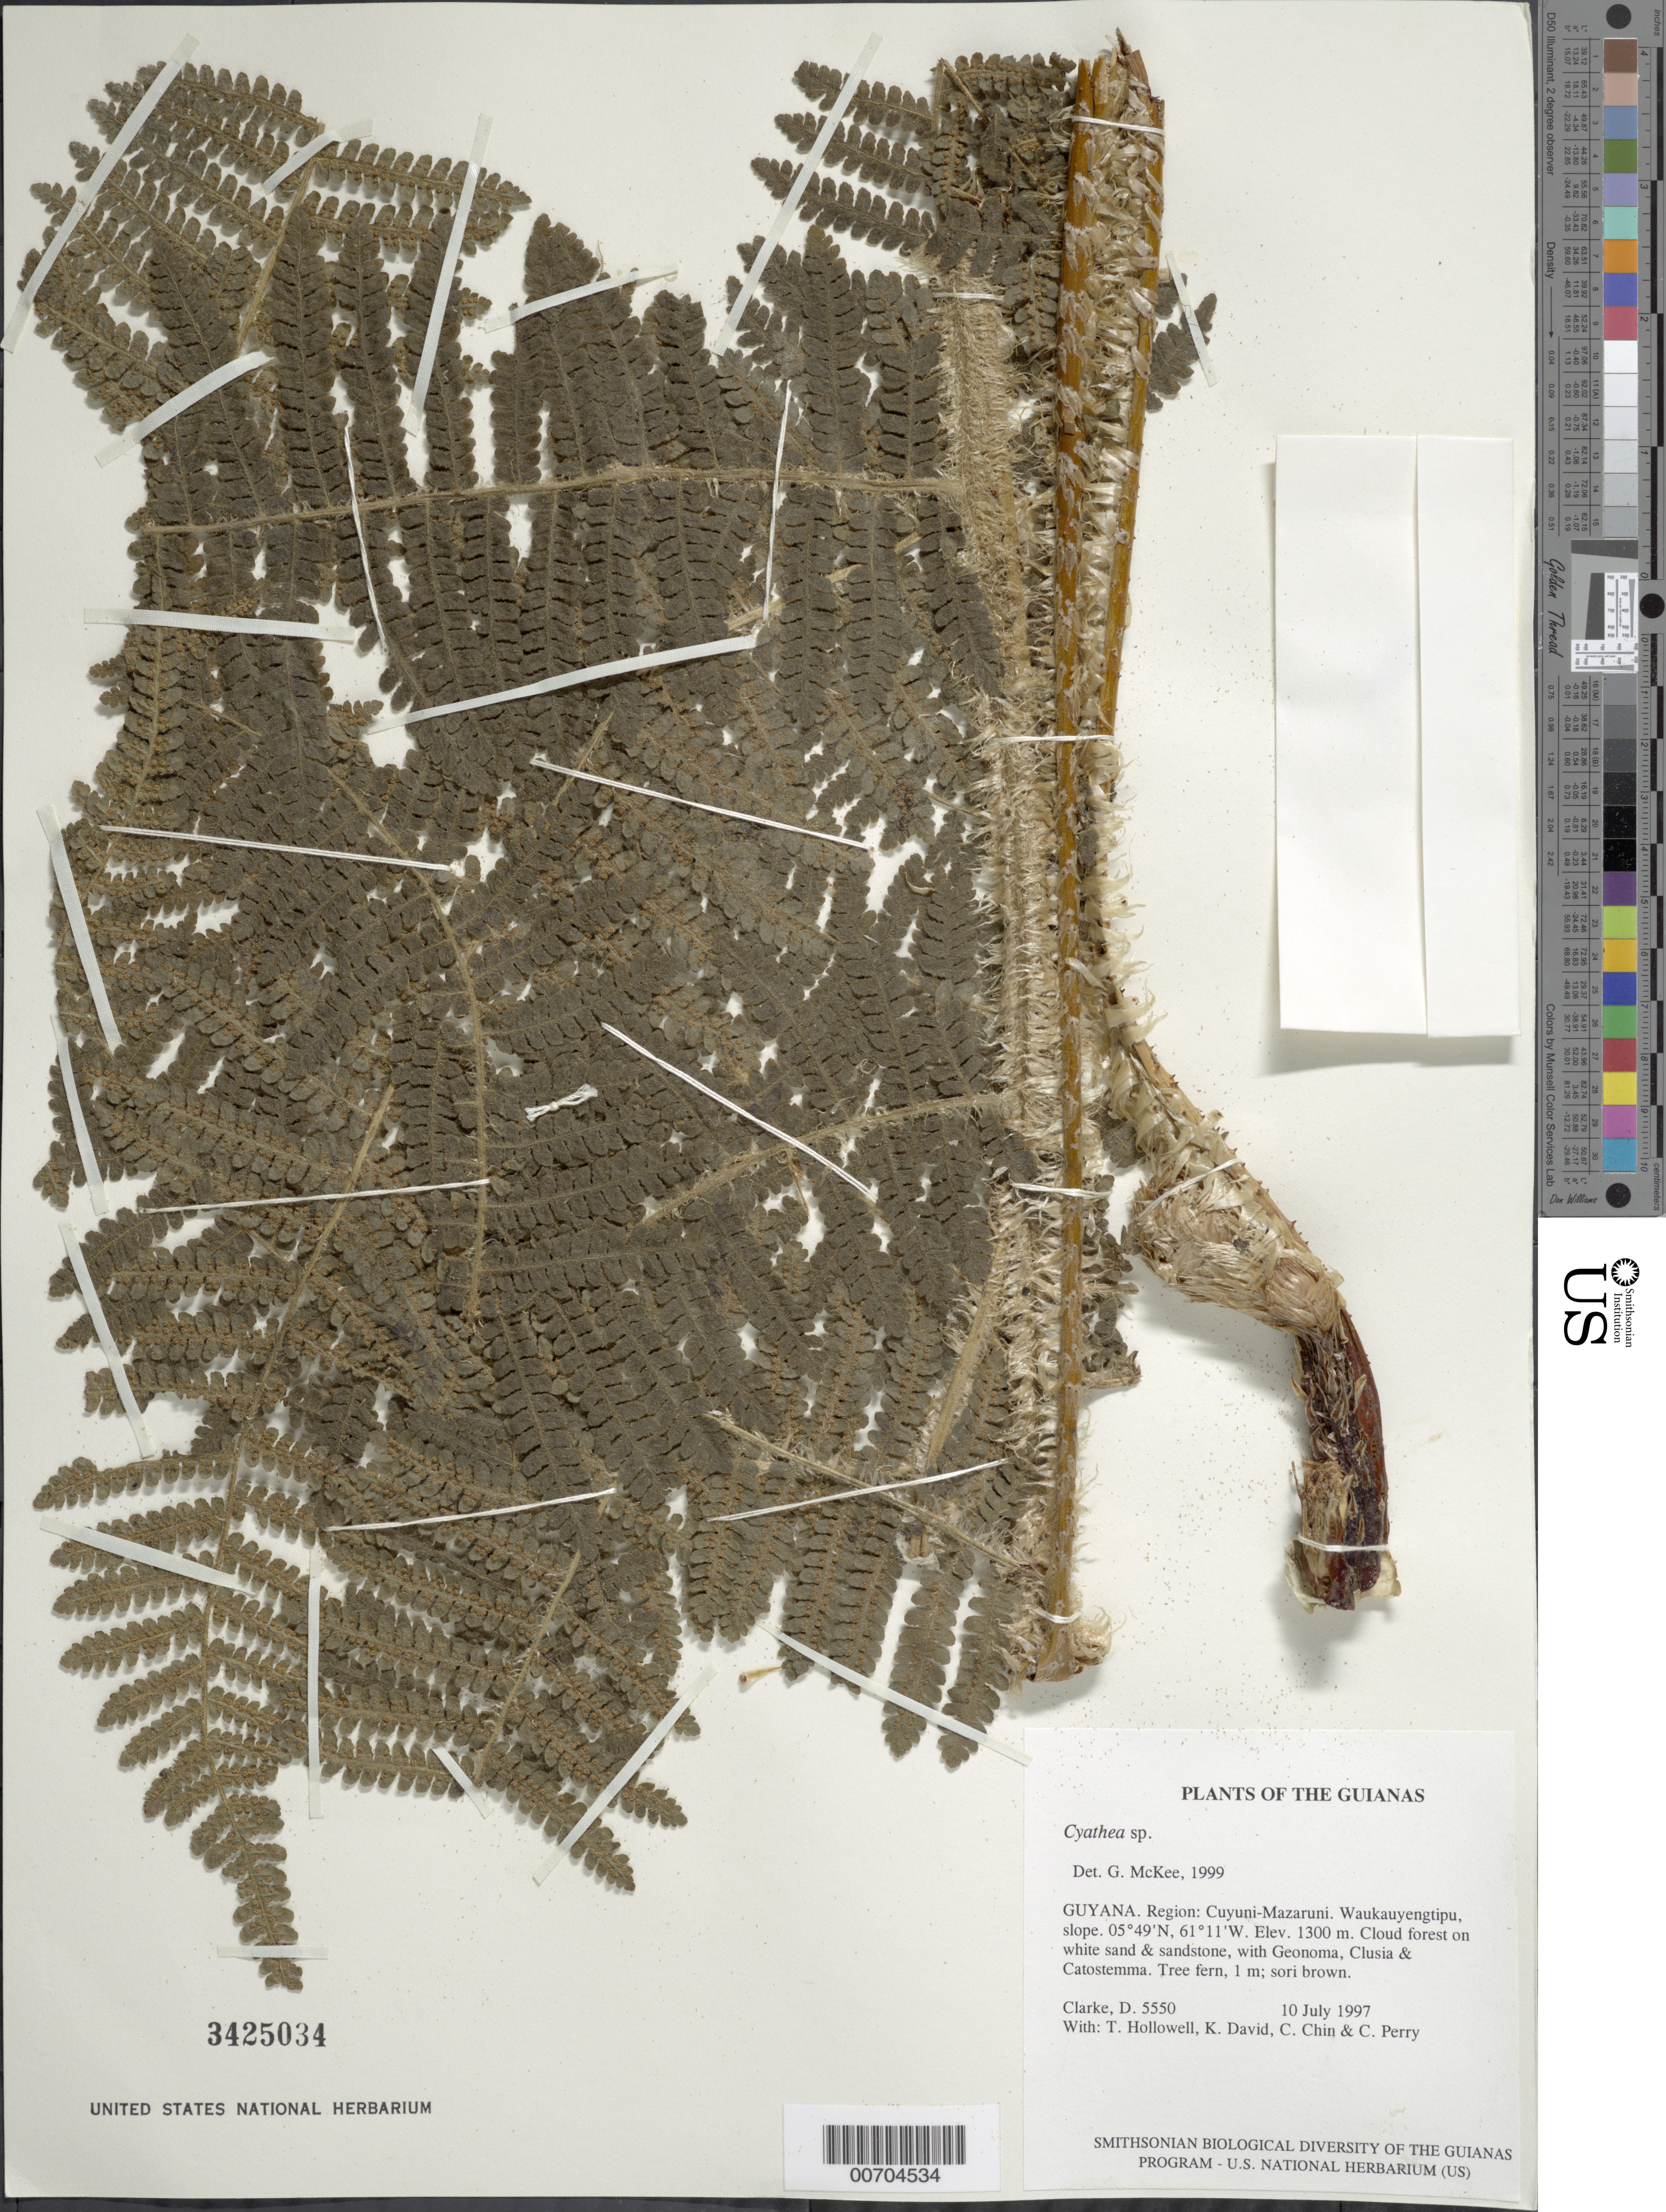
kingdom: Plantae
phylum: Tracheophyta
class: Polypodiopsida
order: Cyatheales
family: Cyatheaceae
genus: Cyathea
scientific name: Cyathea sp.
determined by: McKee, G. S., (US), NMNH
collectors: H. D. Clarke, T. Hollowell, K. David, C. Chin & C. Perry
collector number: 5550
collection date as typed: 10 July 1997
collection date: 1997-07-10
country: Guyana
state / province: Cuyuni-Mazaruni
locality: Waukauyengtipu, slope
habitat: Cloud forest on white sand & sandstone, with Geonoma, Clusia & Catostemma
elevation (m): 1300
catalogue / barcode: US 3425034